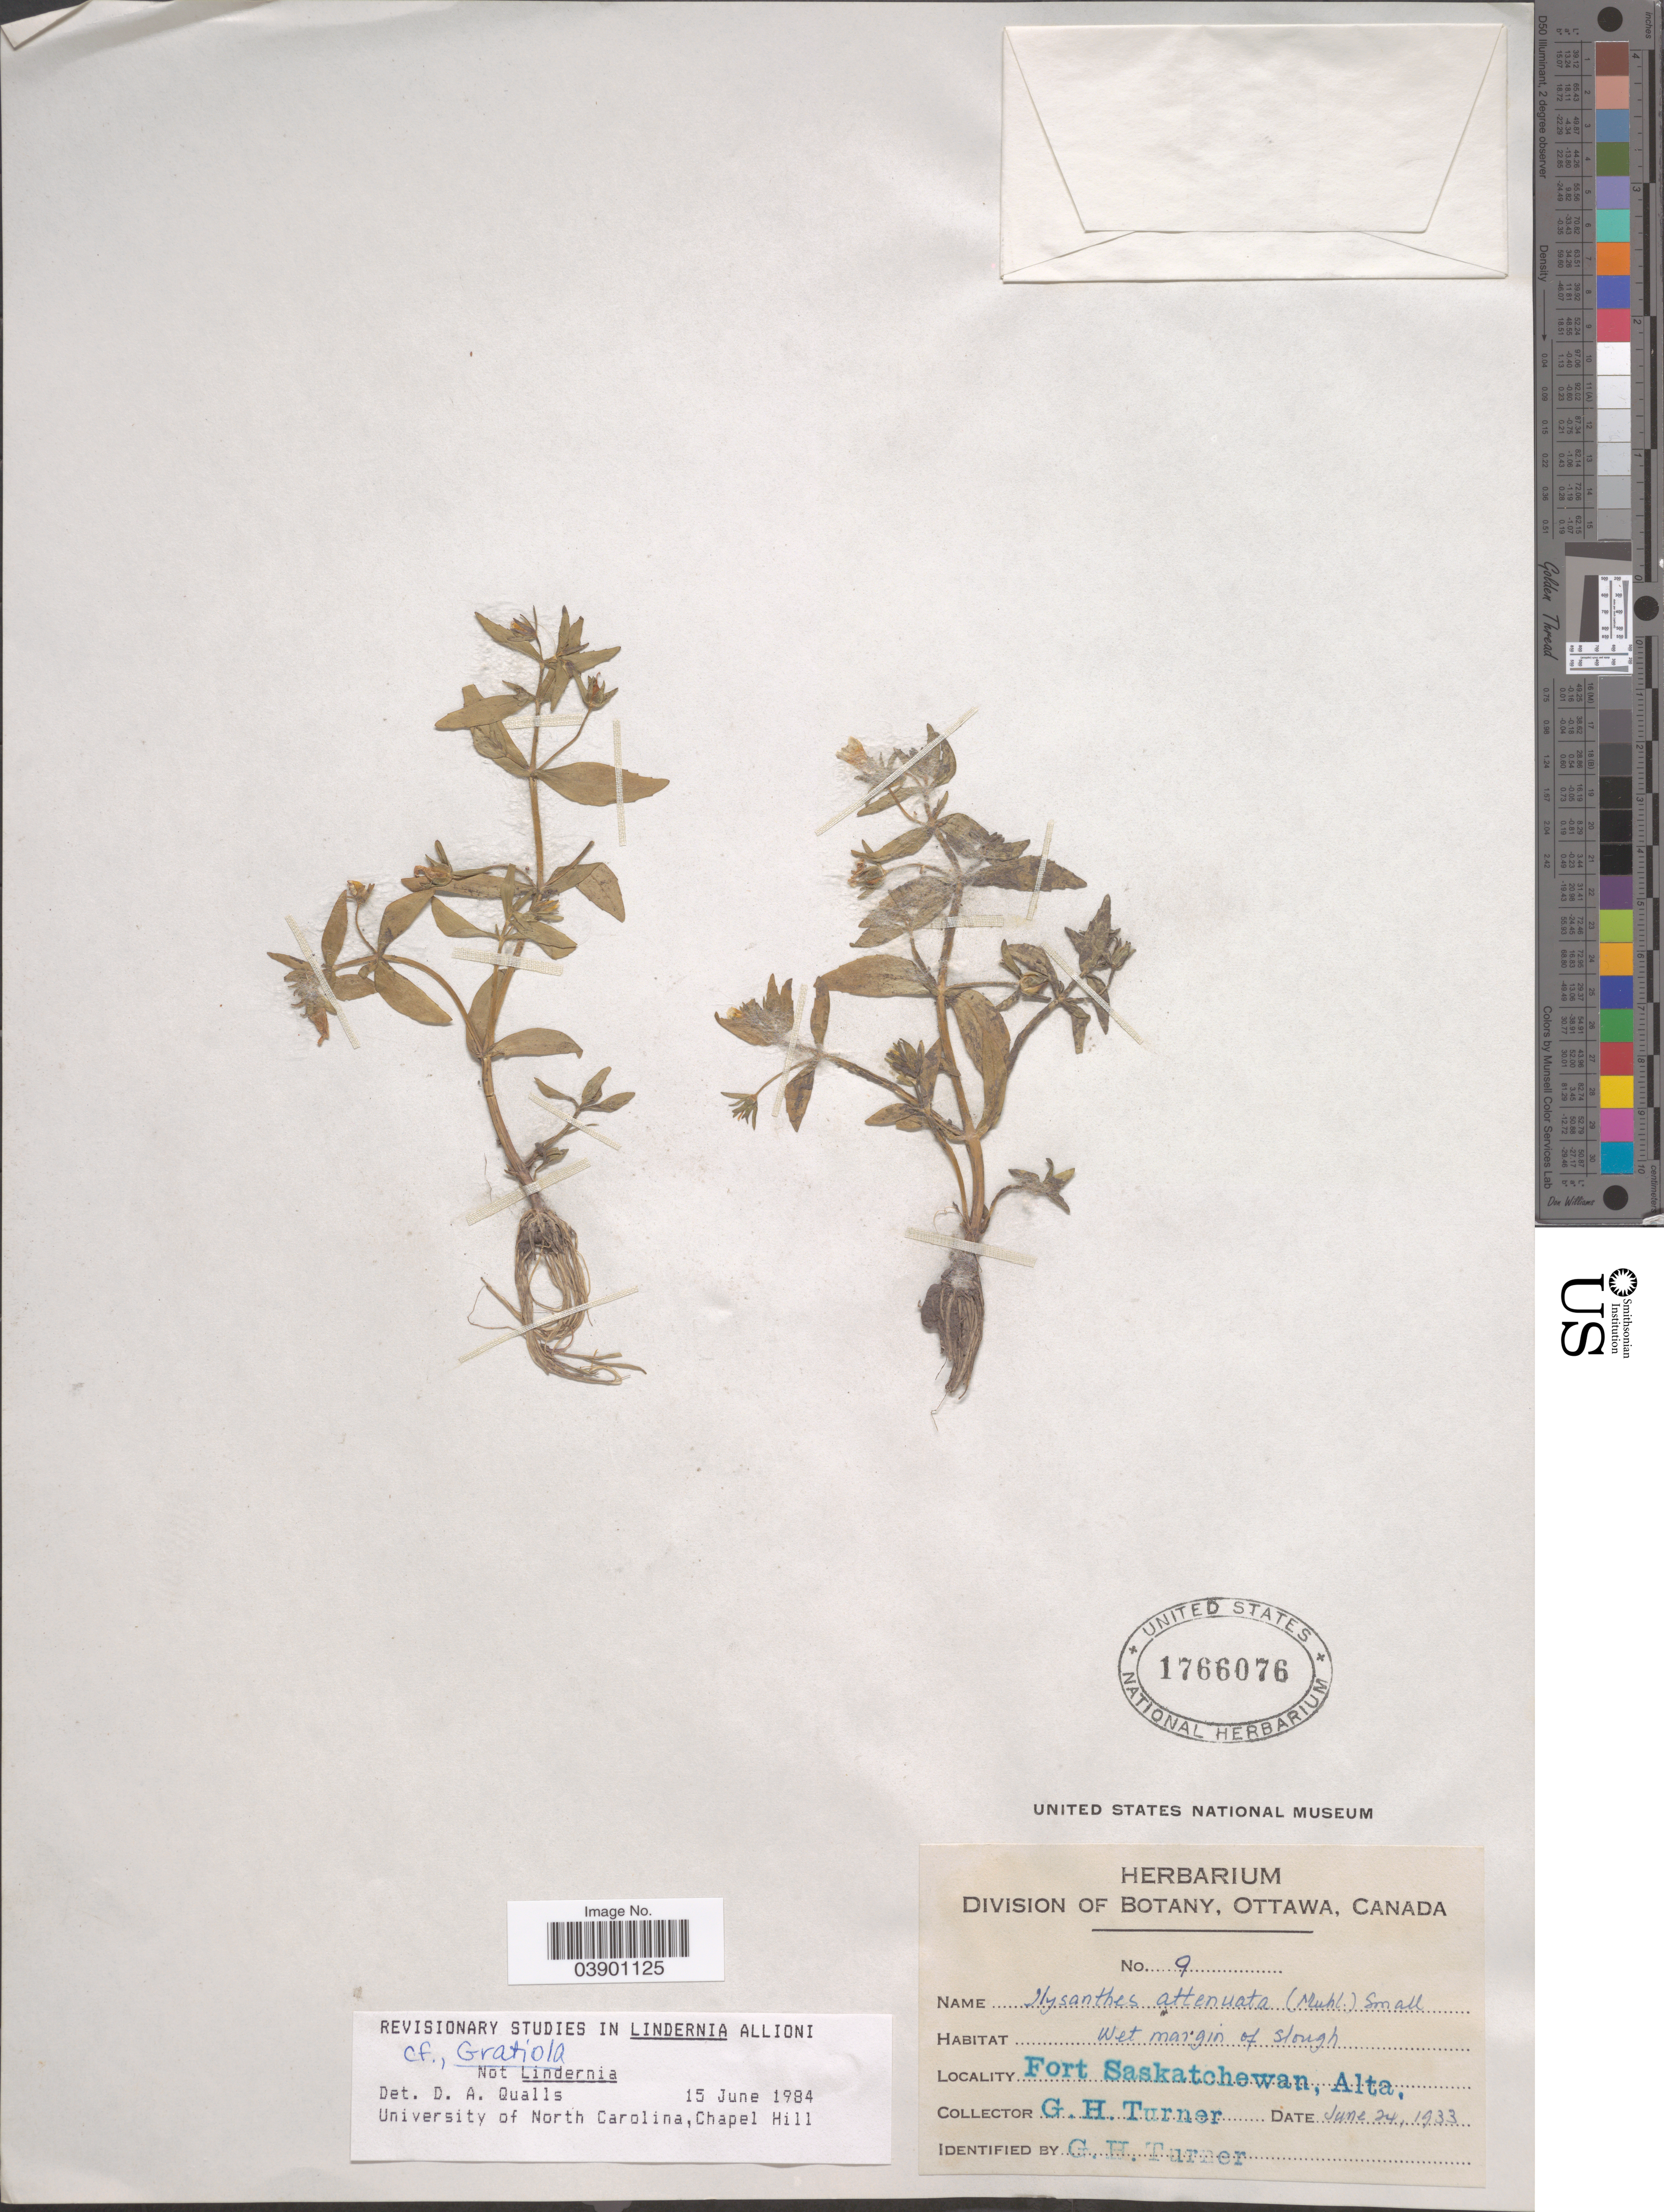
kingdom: Plantae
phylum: Tracheophyta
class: Magnoliopsida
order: Lamiales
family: Plantaginaceae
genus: Gratiola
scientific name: Gratiola sp.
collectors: G. H. Turner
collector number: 9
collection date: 1933-06-24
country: Canada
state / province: Alberta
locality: Fort Saskatchewan, Alta.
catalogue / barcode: US 1766076